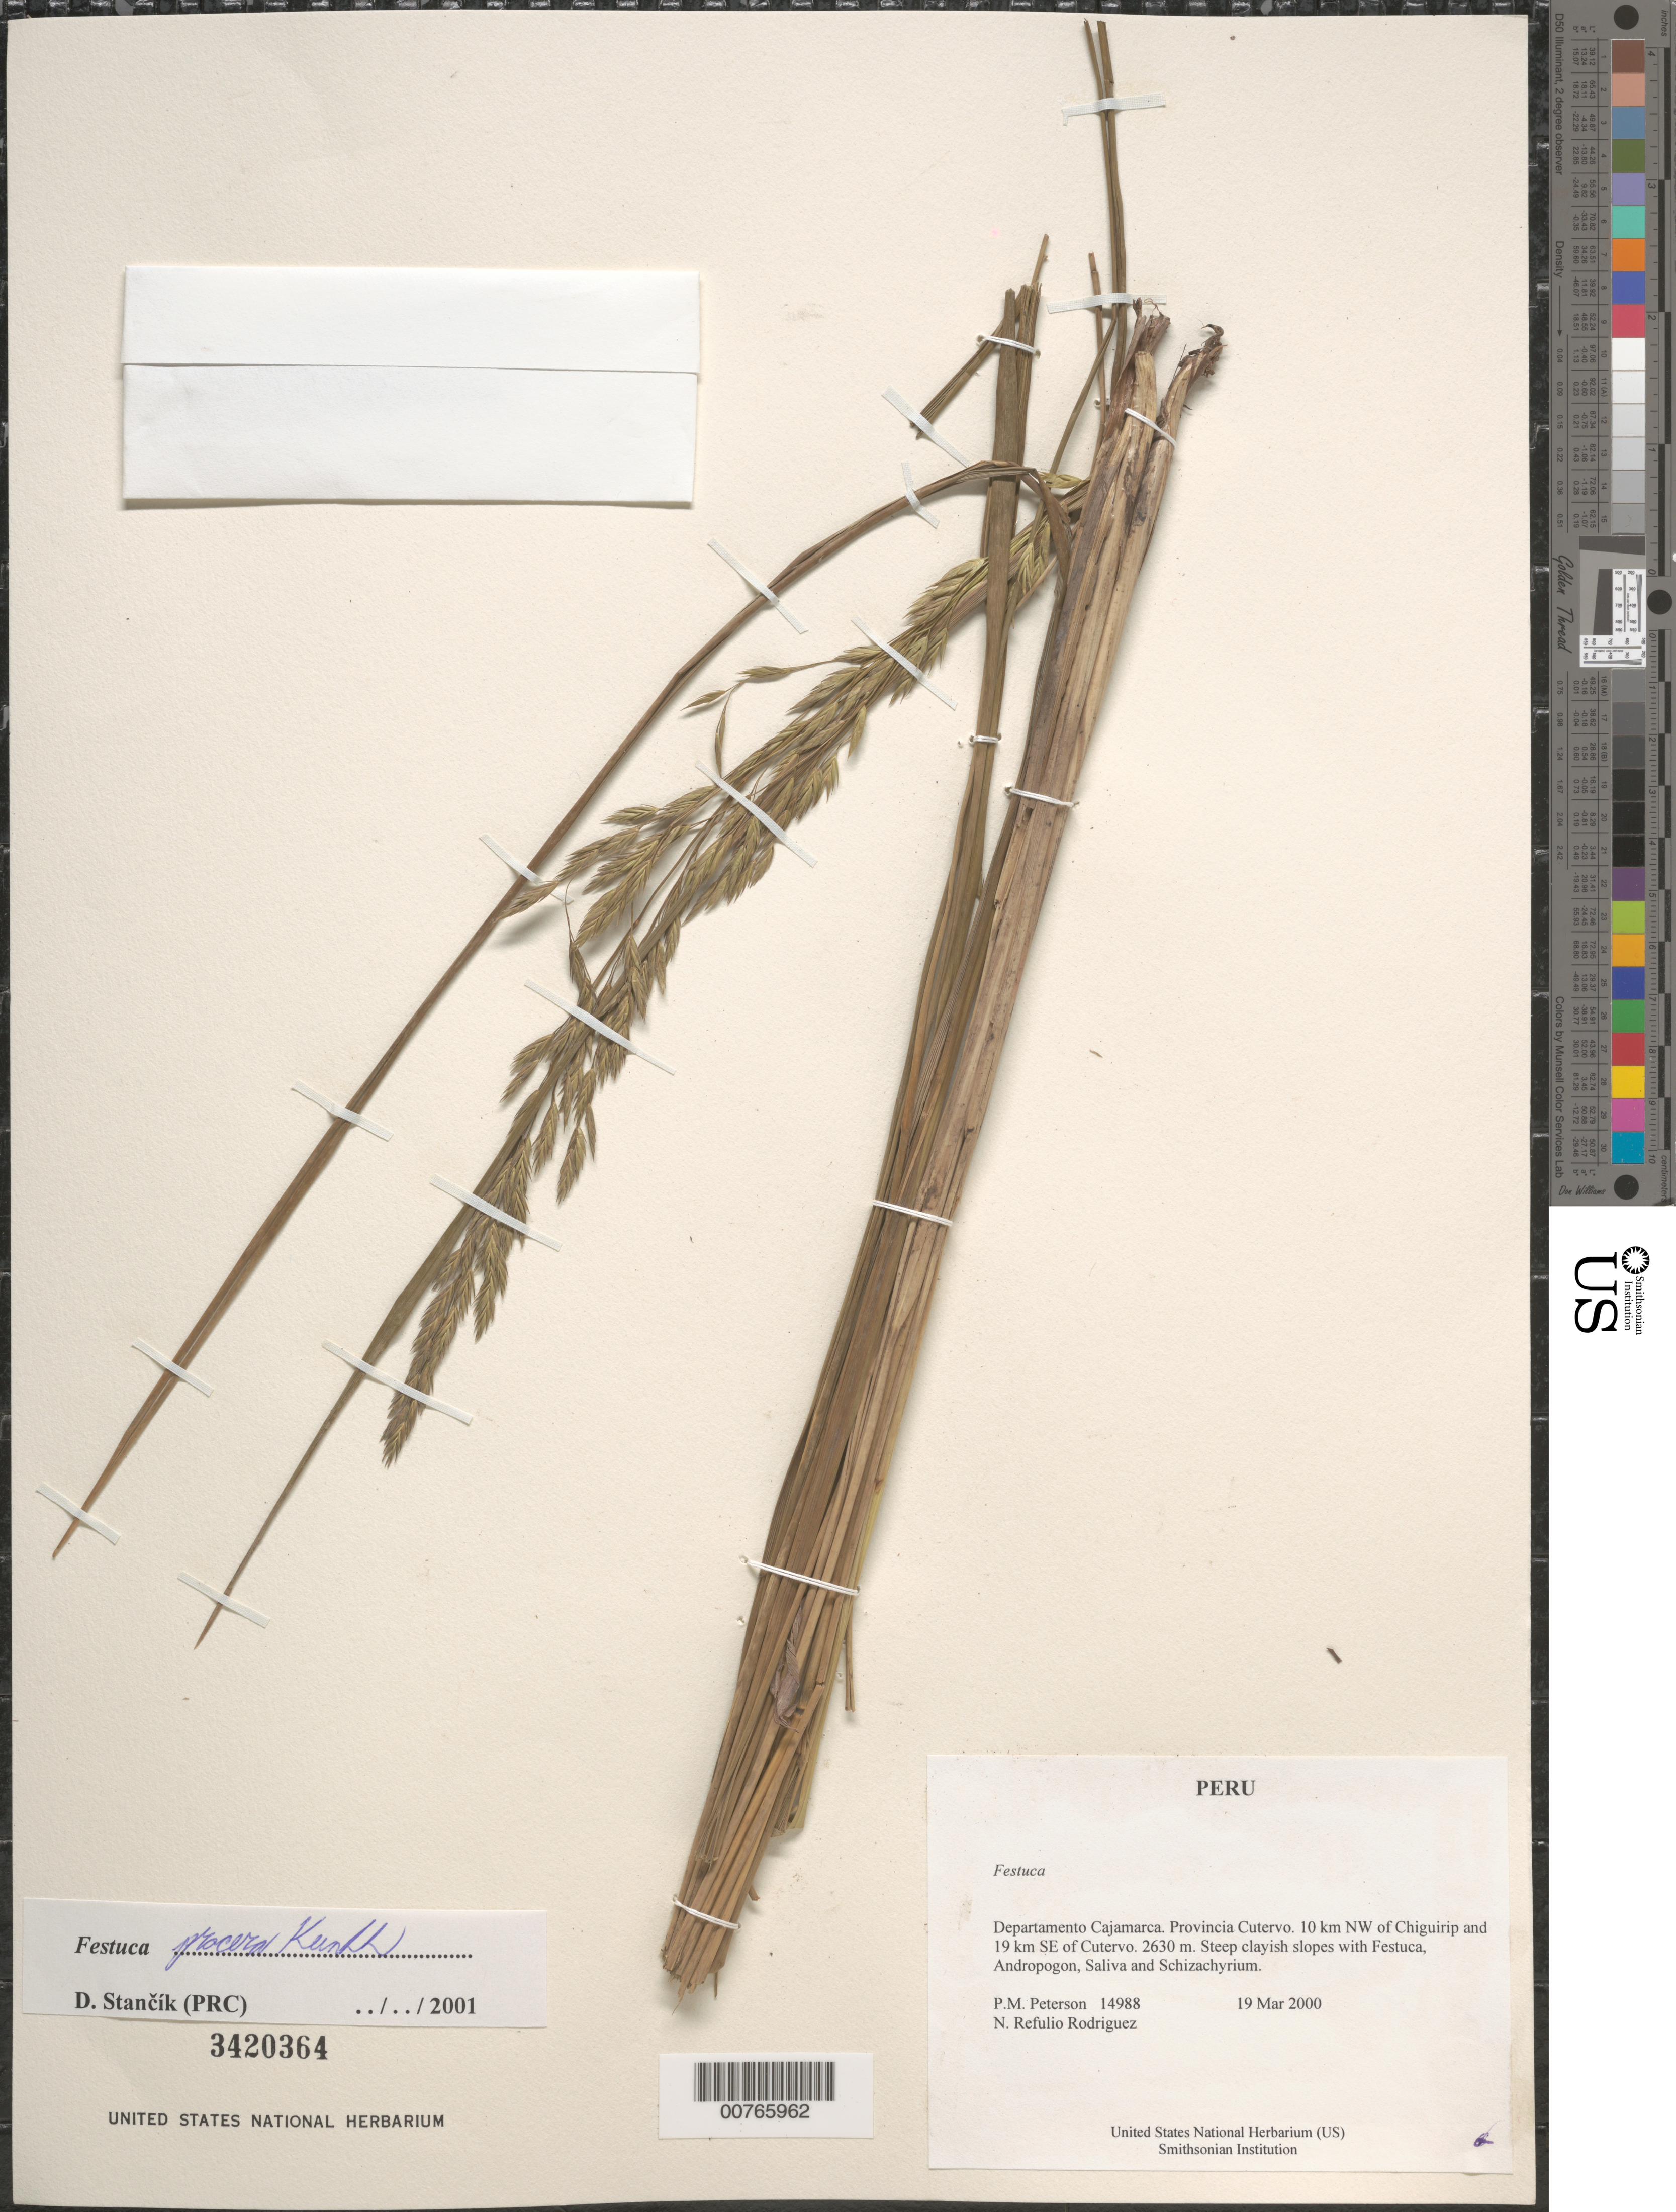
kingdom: Plantae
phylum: Tracheophyta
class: Liliopsida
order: Poales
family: Poaceae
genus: Festuca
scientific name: Festuca procera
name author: Kunth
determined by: Stancik, D.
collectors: P. M. Peterson & N. Refulio-Rodríguez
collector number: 14988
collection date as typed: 19 Mar 2000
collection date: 2000-03-19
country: Peru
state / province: Cajamarca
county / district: Cutervo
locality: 10 km NW of Chiguirip and 19 km SE of Cutervo.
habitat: Steep clayish slopes with Festuca, Andropogon, Saliva and Schizachyrium.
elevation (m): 2630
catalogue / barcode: US 3420364